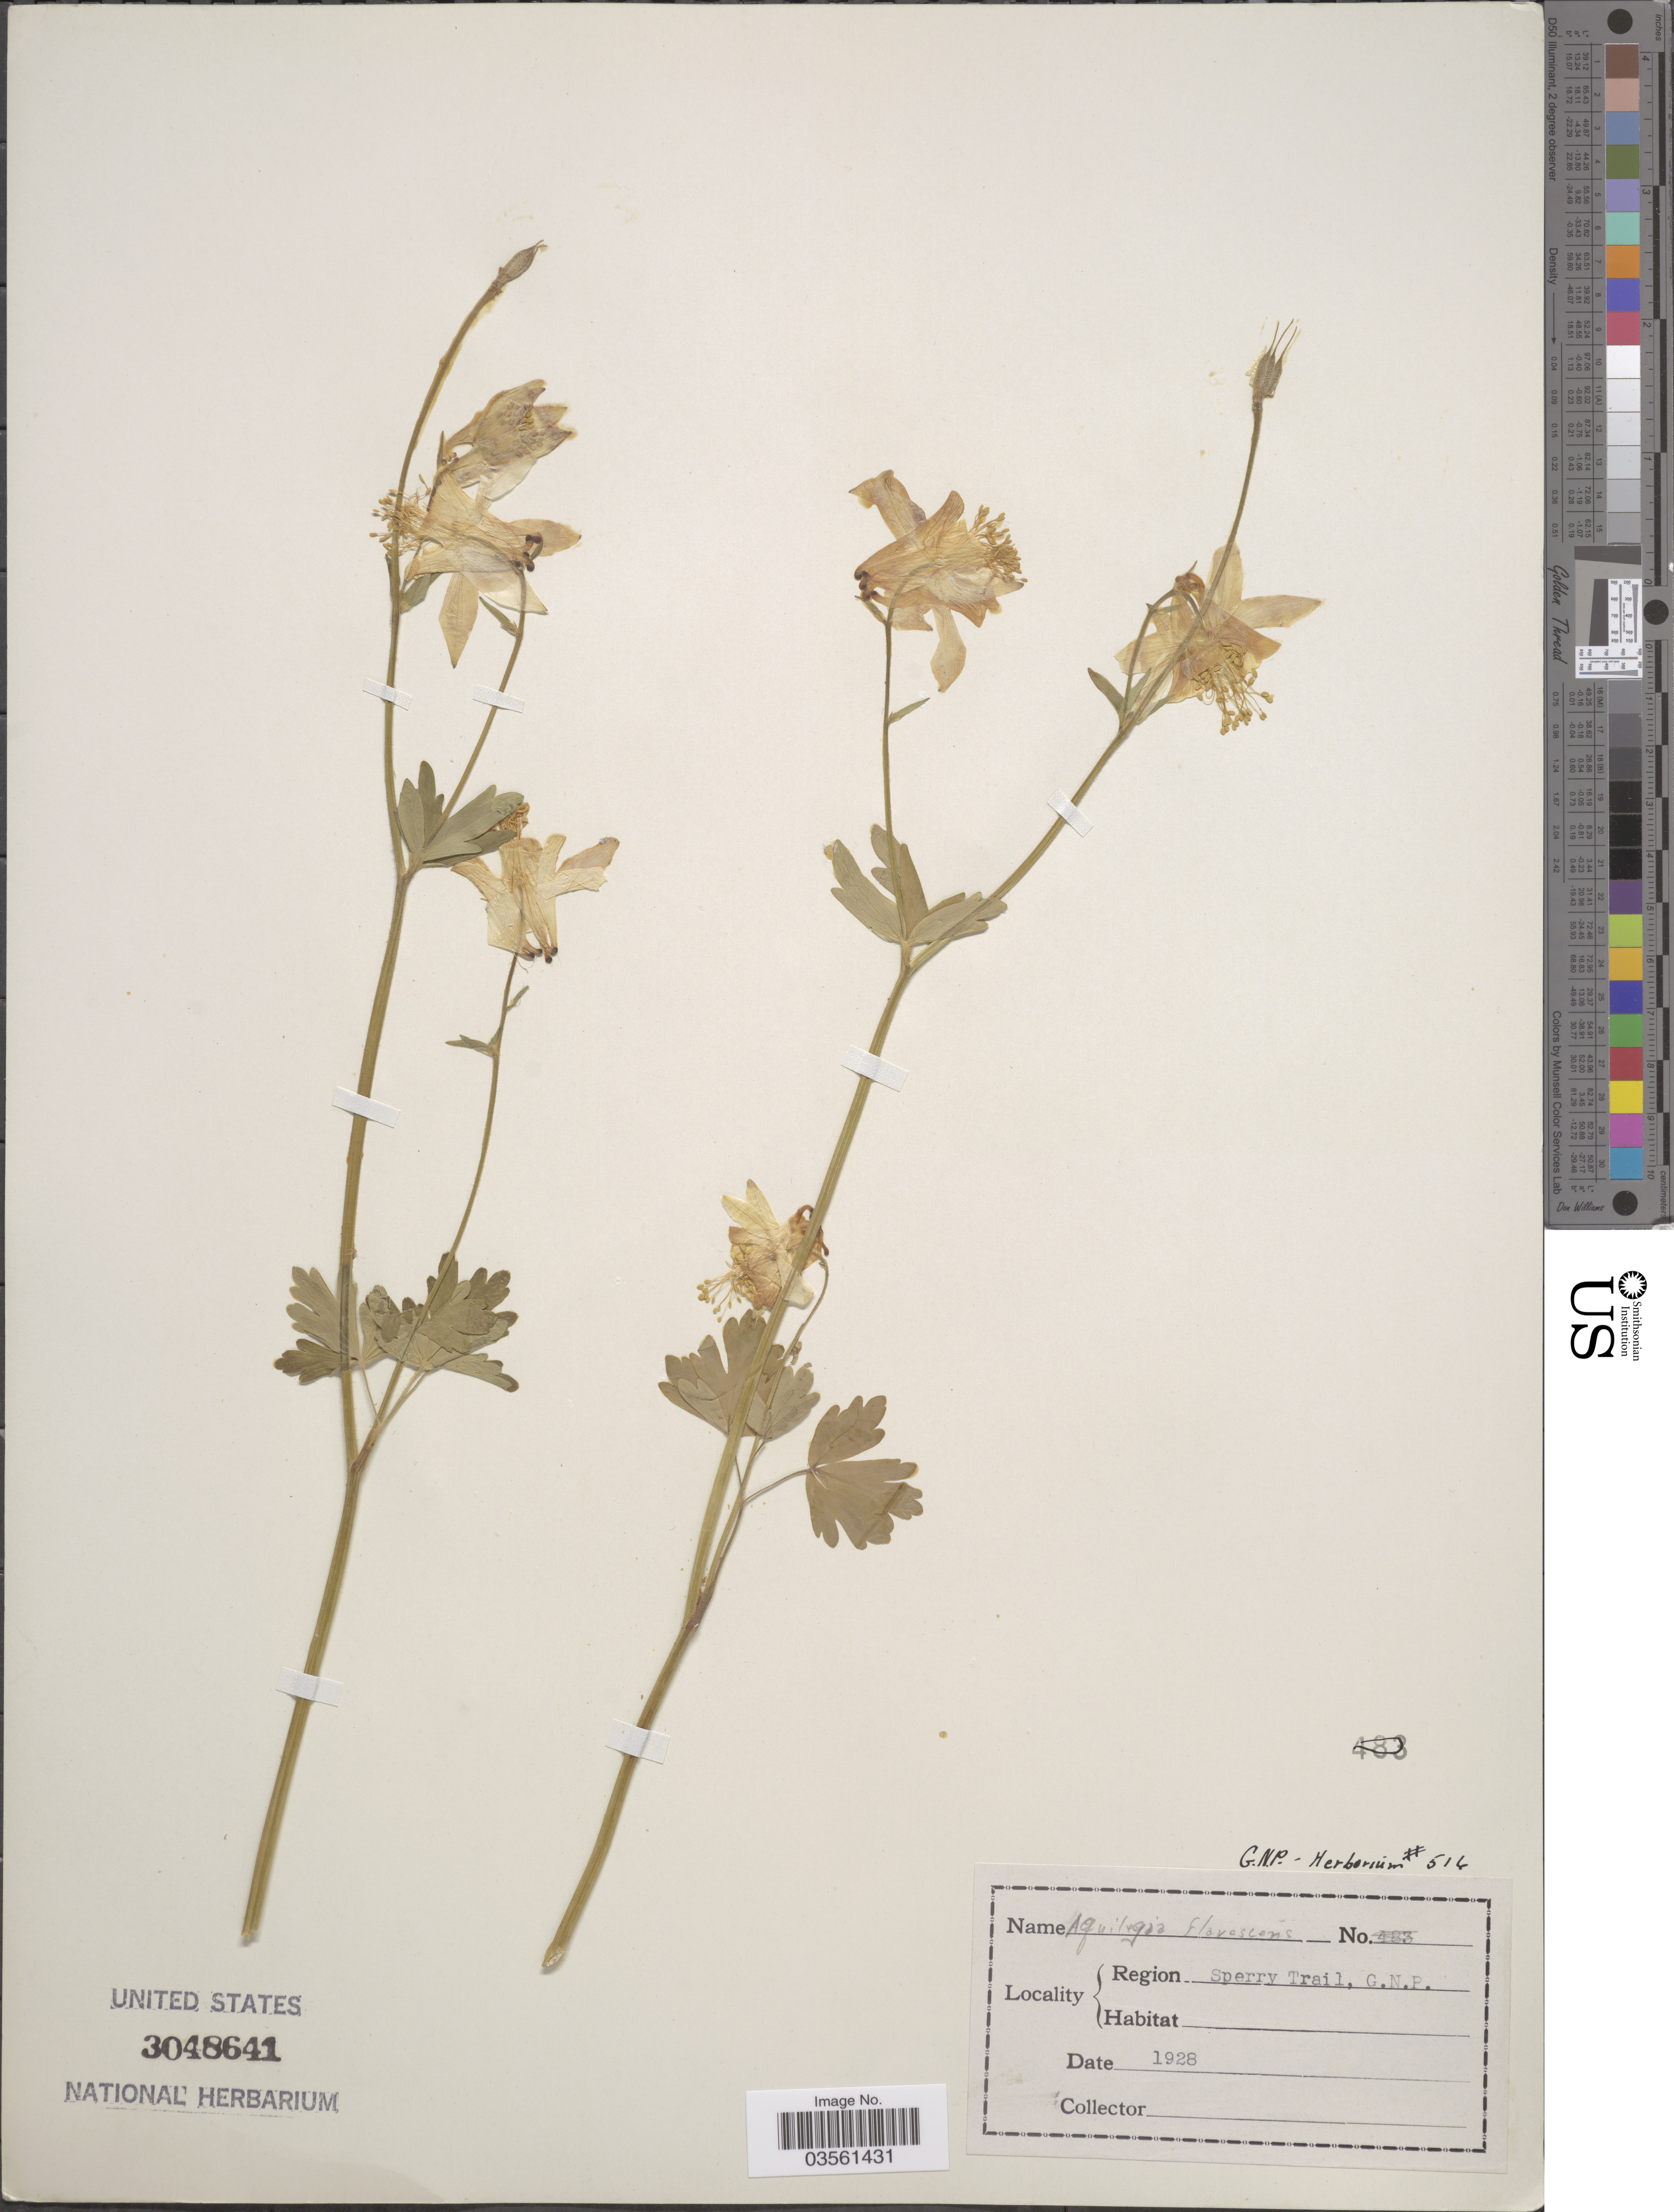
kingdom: Plantae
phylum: Tracheophyta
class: Magnoliopsida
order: Ranunculales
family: Ranunculaceae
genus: Aquilegia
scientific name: Aquilegia flavescens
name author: S. Watson in C. King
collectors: ex herb. G. N. P.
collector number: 516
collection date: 1928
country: United States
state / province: Montana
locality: Region Sperry Trail, G. N. P.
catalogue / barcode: US 3048641